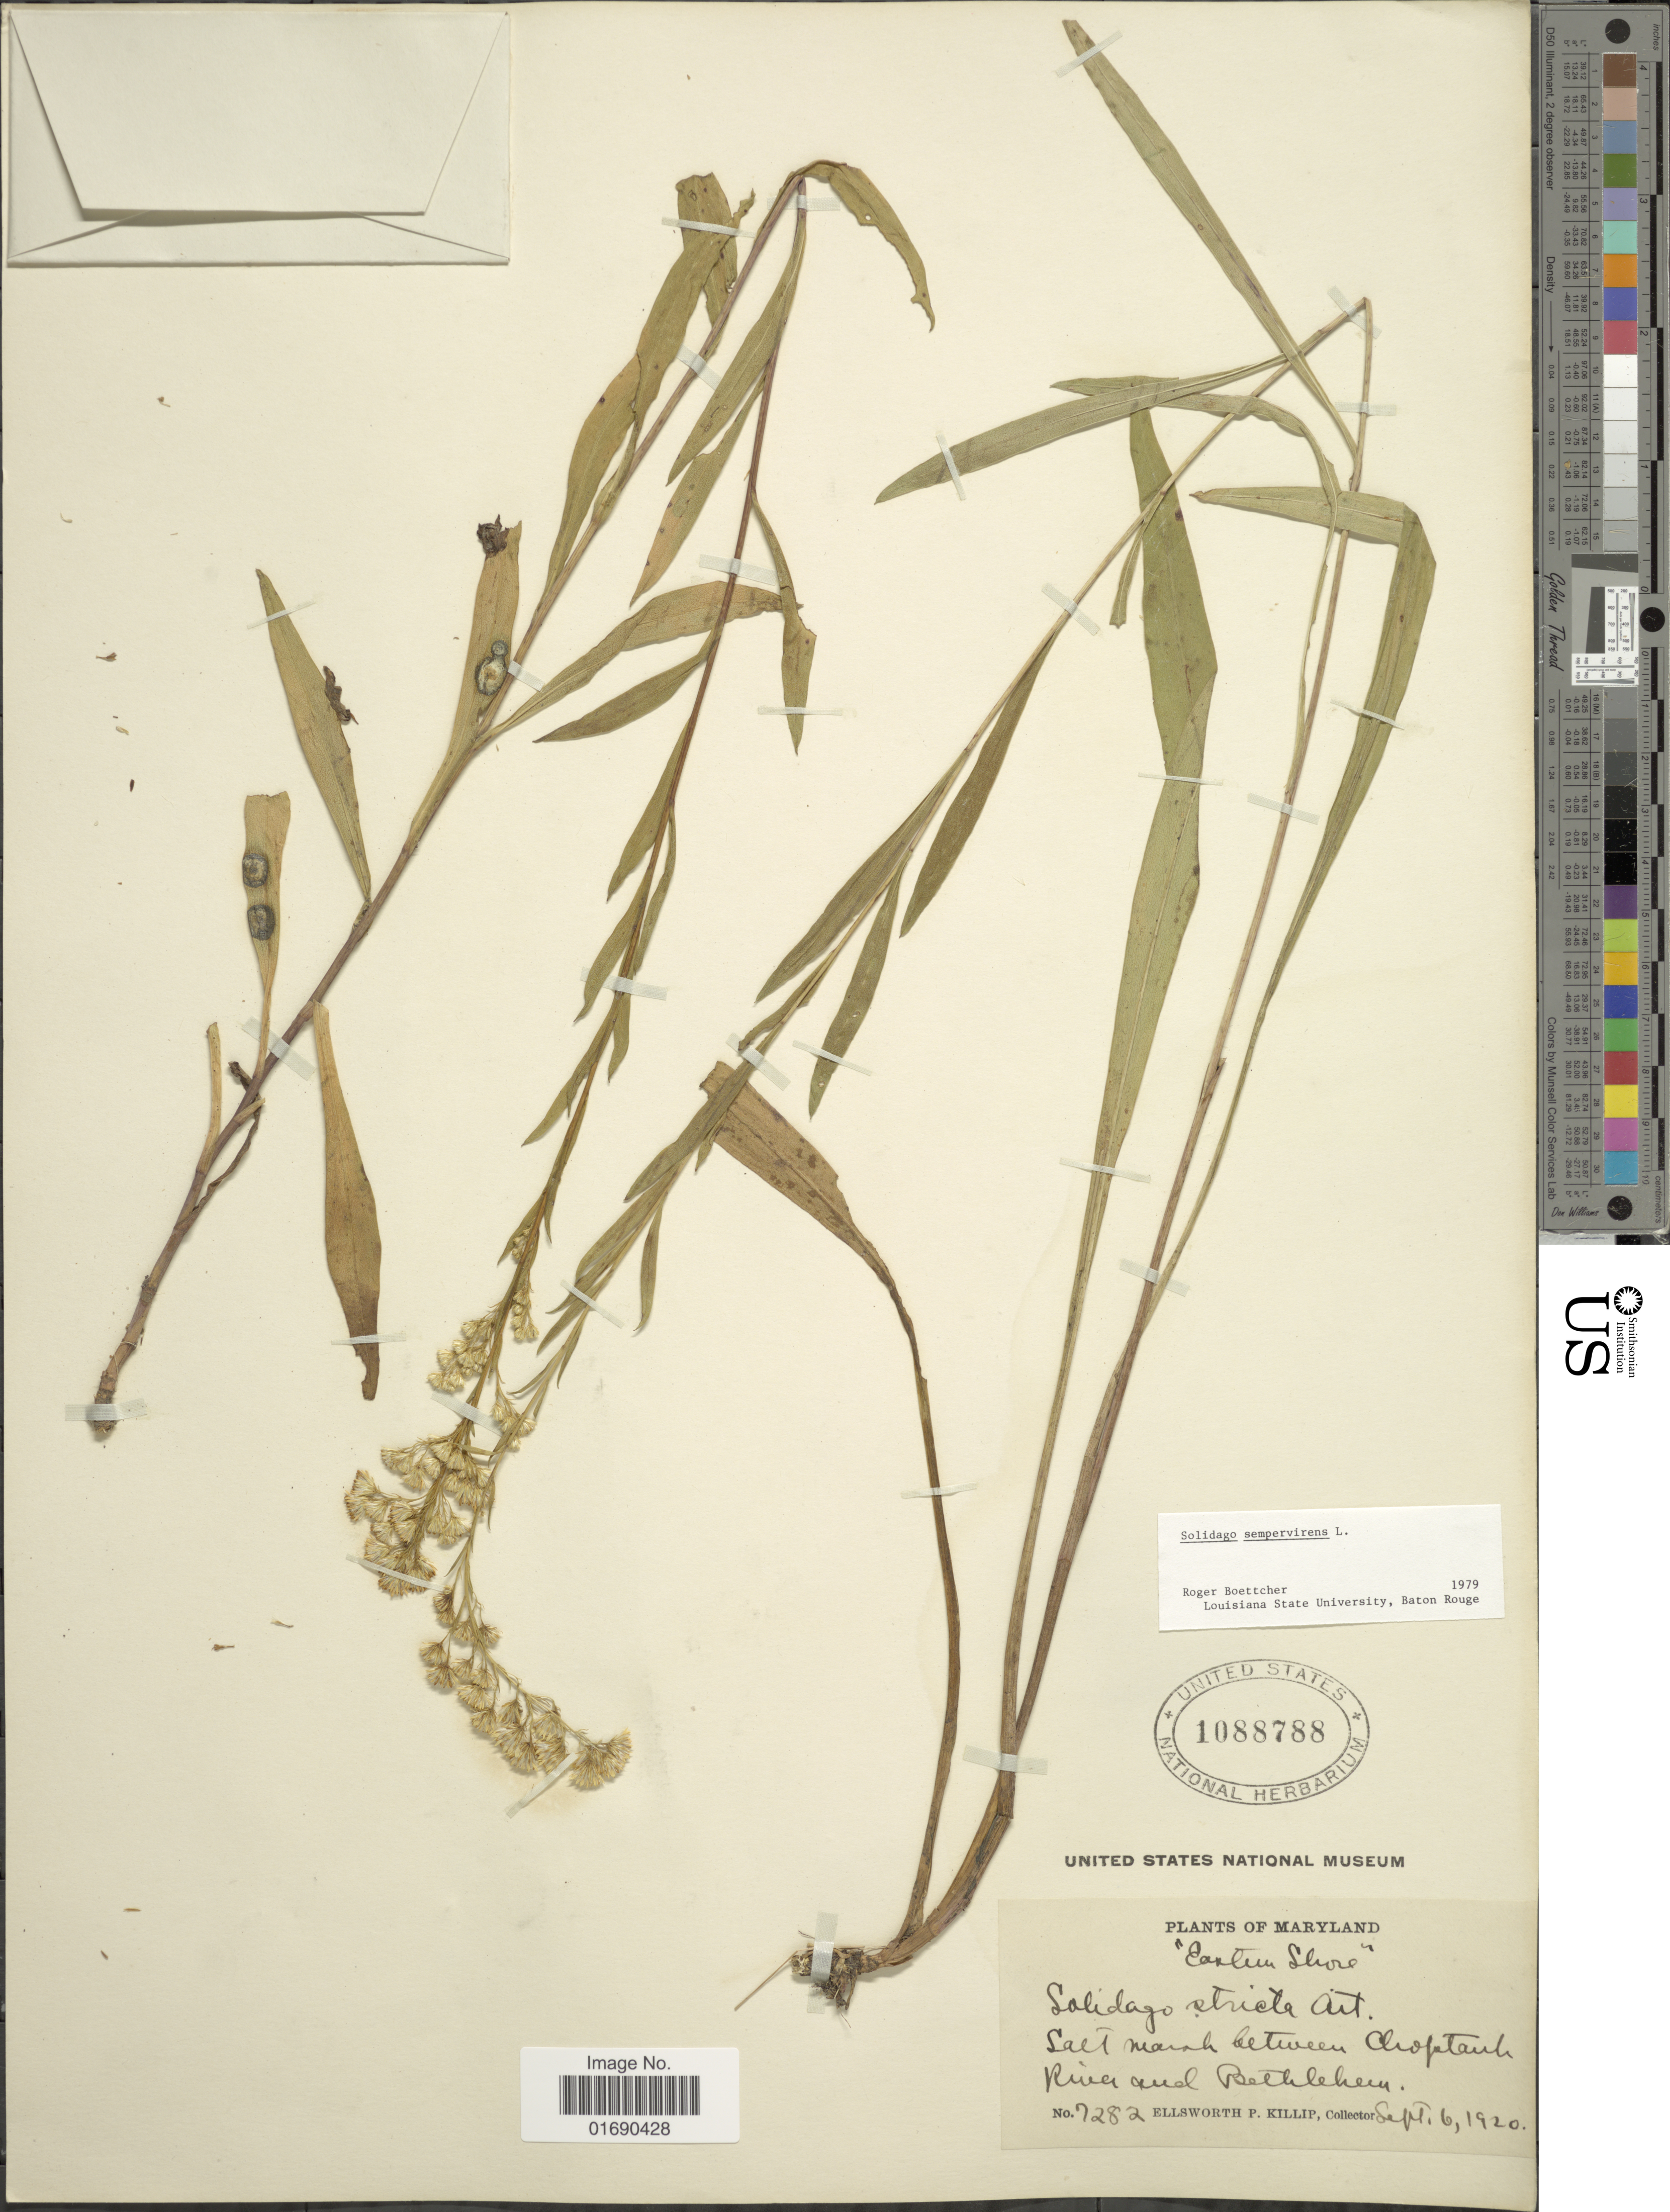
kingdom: Plantae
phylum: Tracheophyta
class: Magnoliopsida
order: Asterales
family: Asteraceae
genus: Solidago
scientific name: Solidago sempervirens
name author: L.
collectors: E. P. Killip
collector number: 7282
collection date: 1920-09-06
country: United States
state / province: Maryland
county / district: Caroline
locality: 'Eastern Shore', Salt marsh between Choptank River, Bethlehem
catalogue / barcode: US 1088788